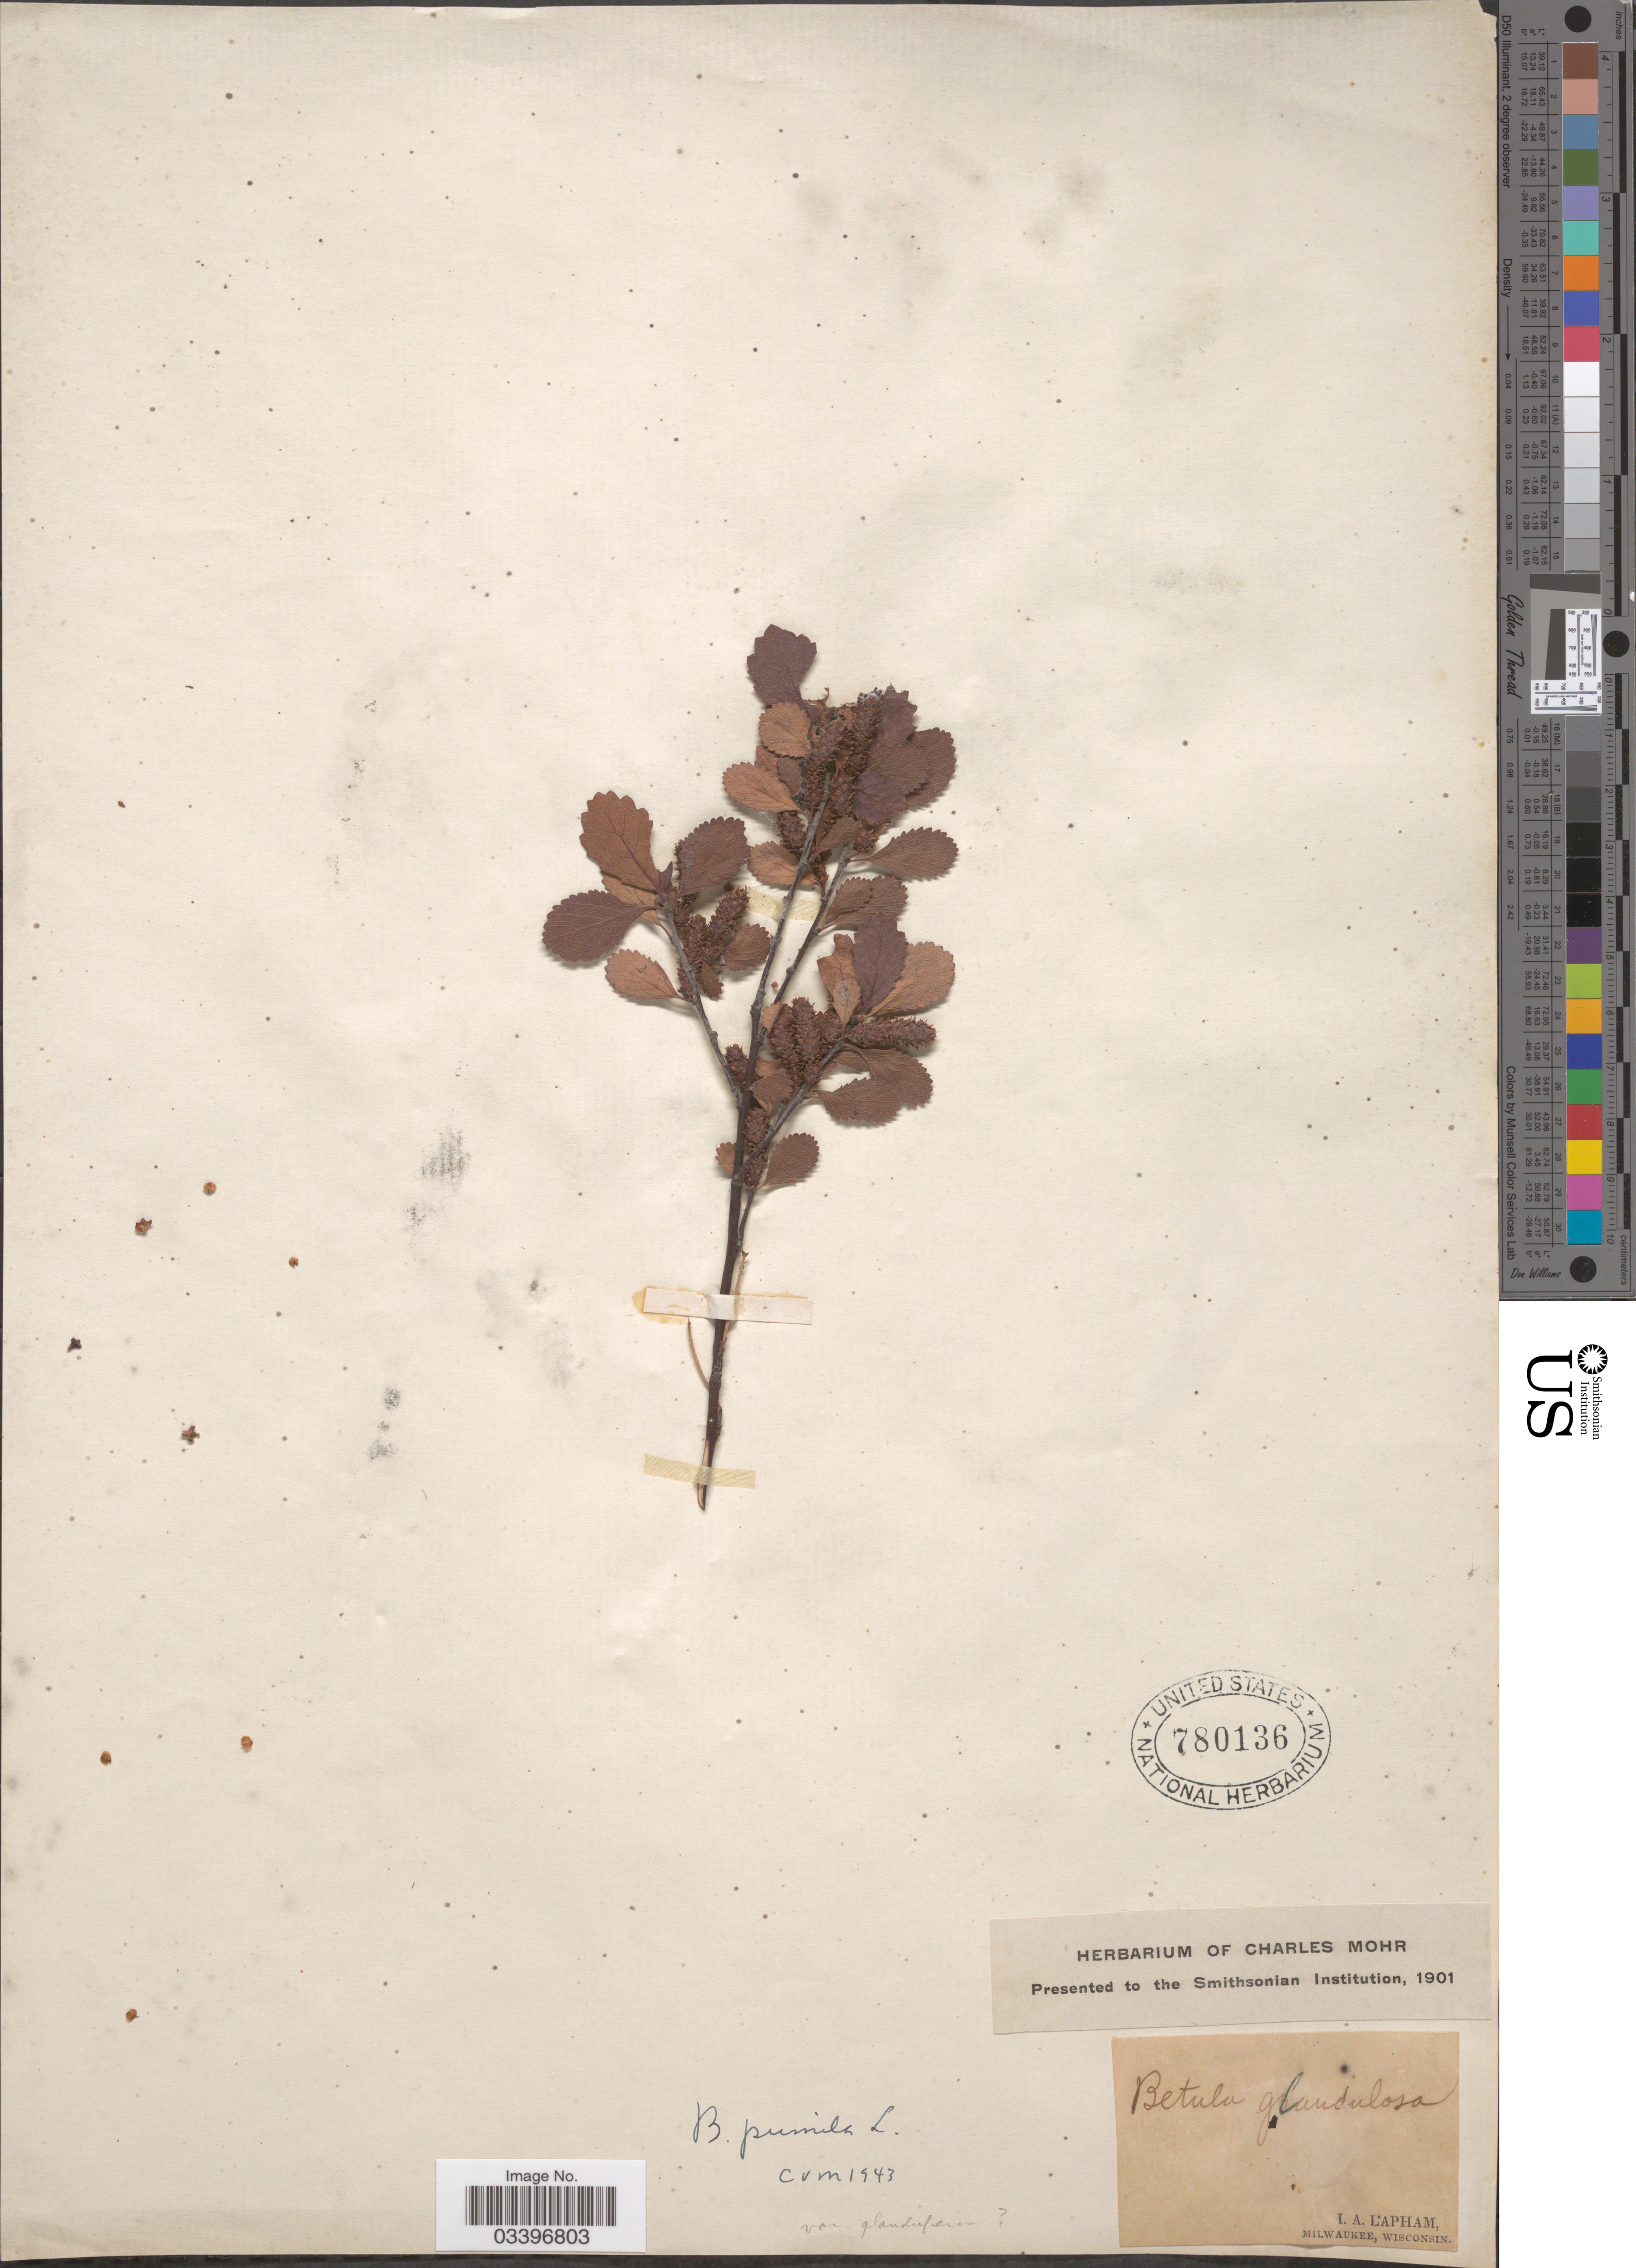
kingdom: Plantae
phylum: Tracheophyta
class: Magnoliopsida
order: Fagales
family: Betulaceae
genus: Betula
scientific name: Betula pumila var. glandulifera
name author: Regel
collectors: I. Lapham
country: United States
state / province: Wisconsin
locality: Milwaukee.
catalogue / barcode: US 780136